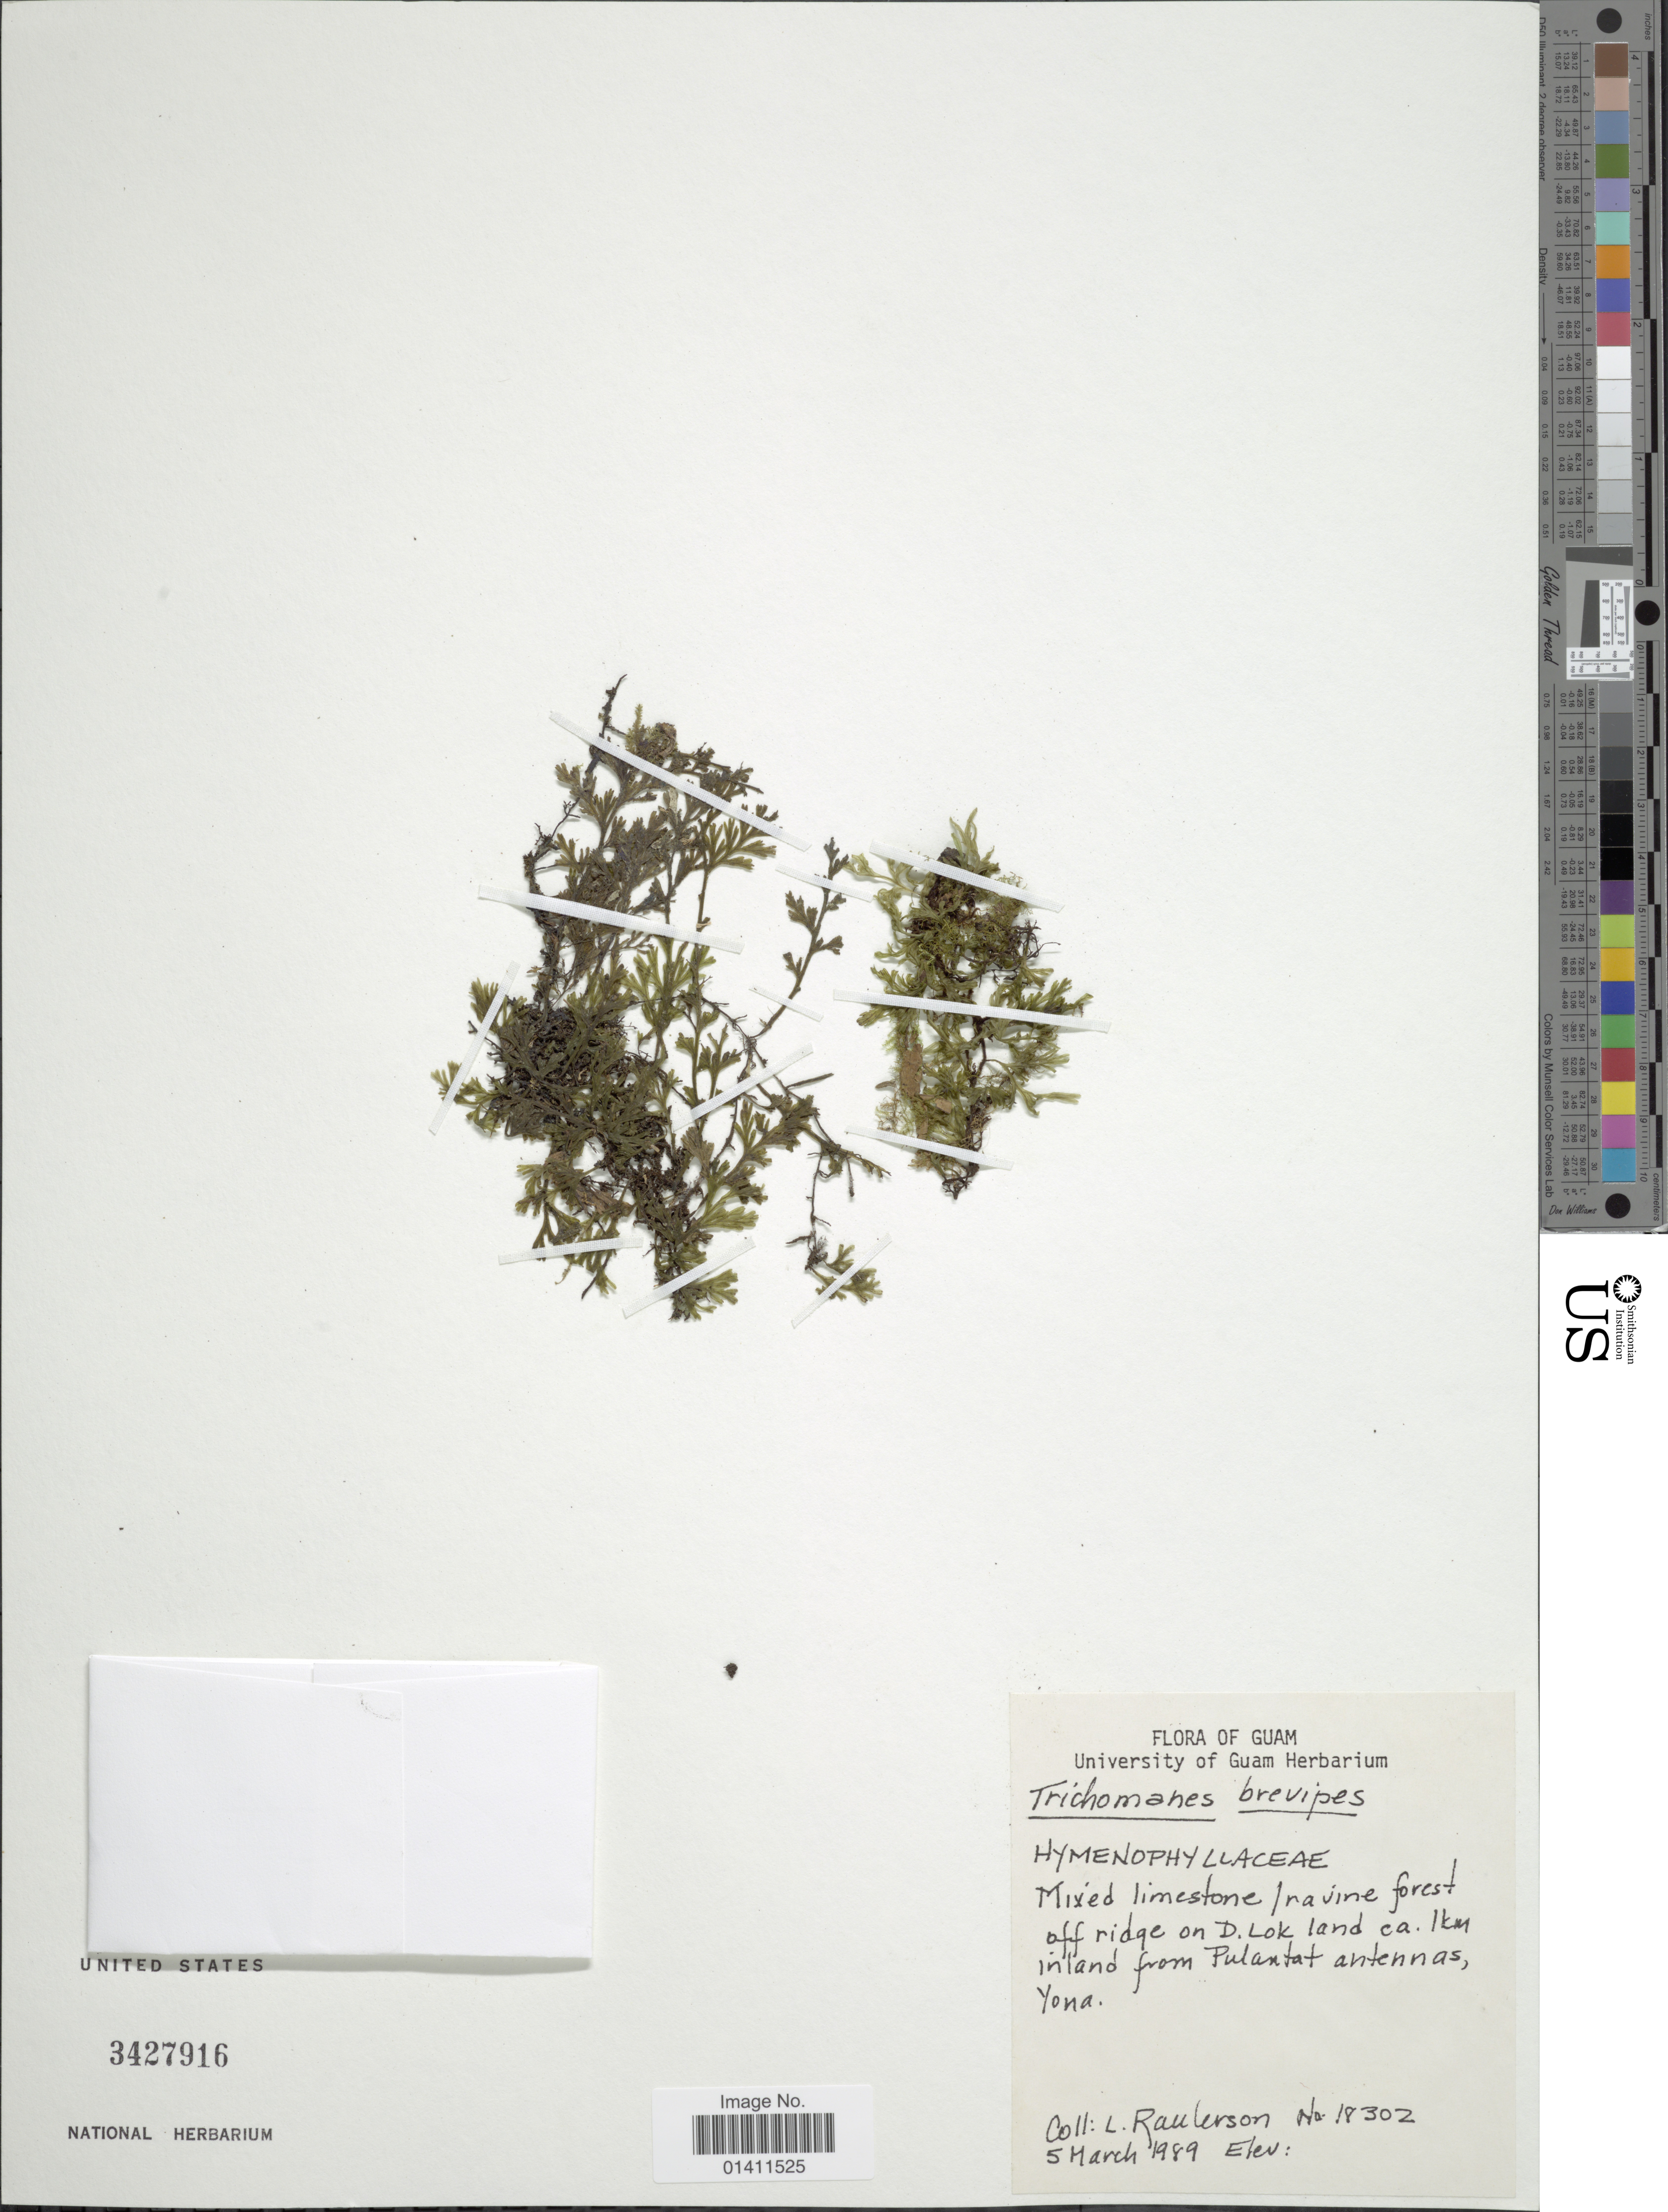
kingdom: Plantae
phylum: Tracheophyta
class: Polypodiopsida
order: Hymenophyllales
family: Hymenophyllaceae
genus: Didymoglossum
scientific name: Didymoglossum brevipes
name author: C. Presl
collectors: L. Raulerson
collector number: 18302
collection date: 1989-03-05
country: Guam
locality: Off ridge on D. Lok land ca. 1km inland from Pulantat antennas, Yona.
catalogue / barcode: US 3427916